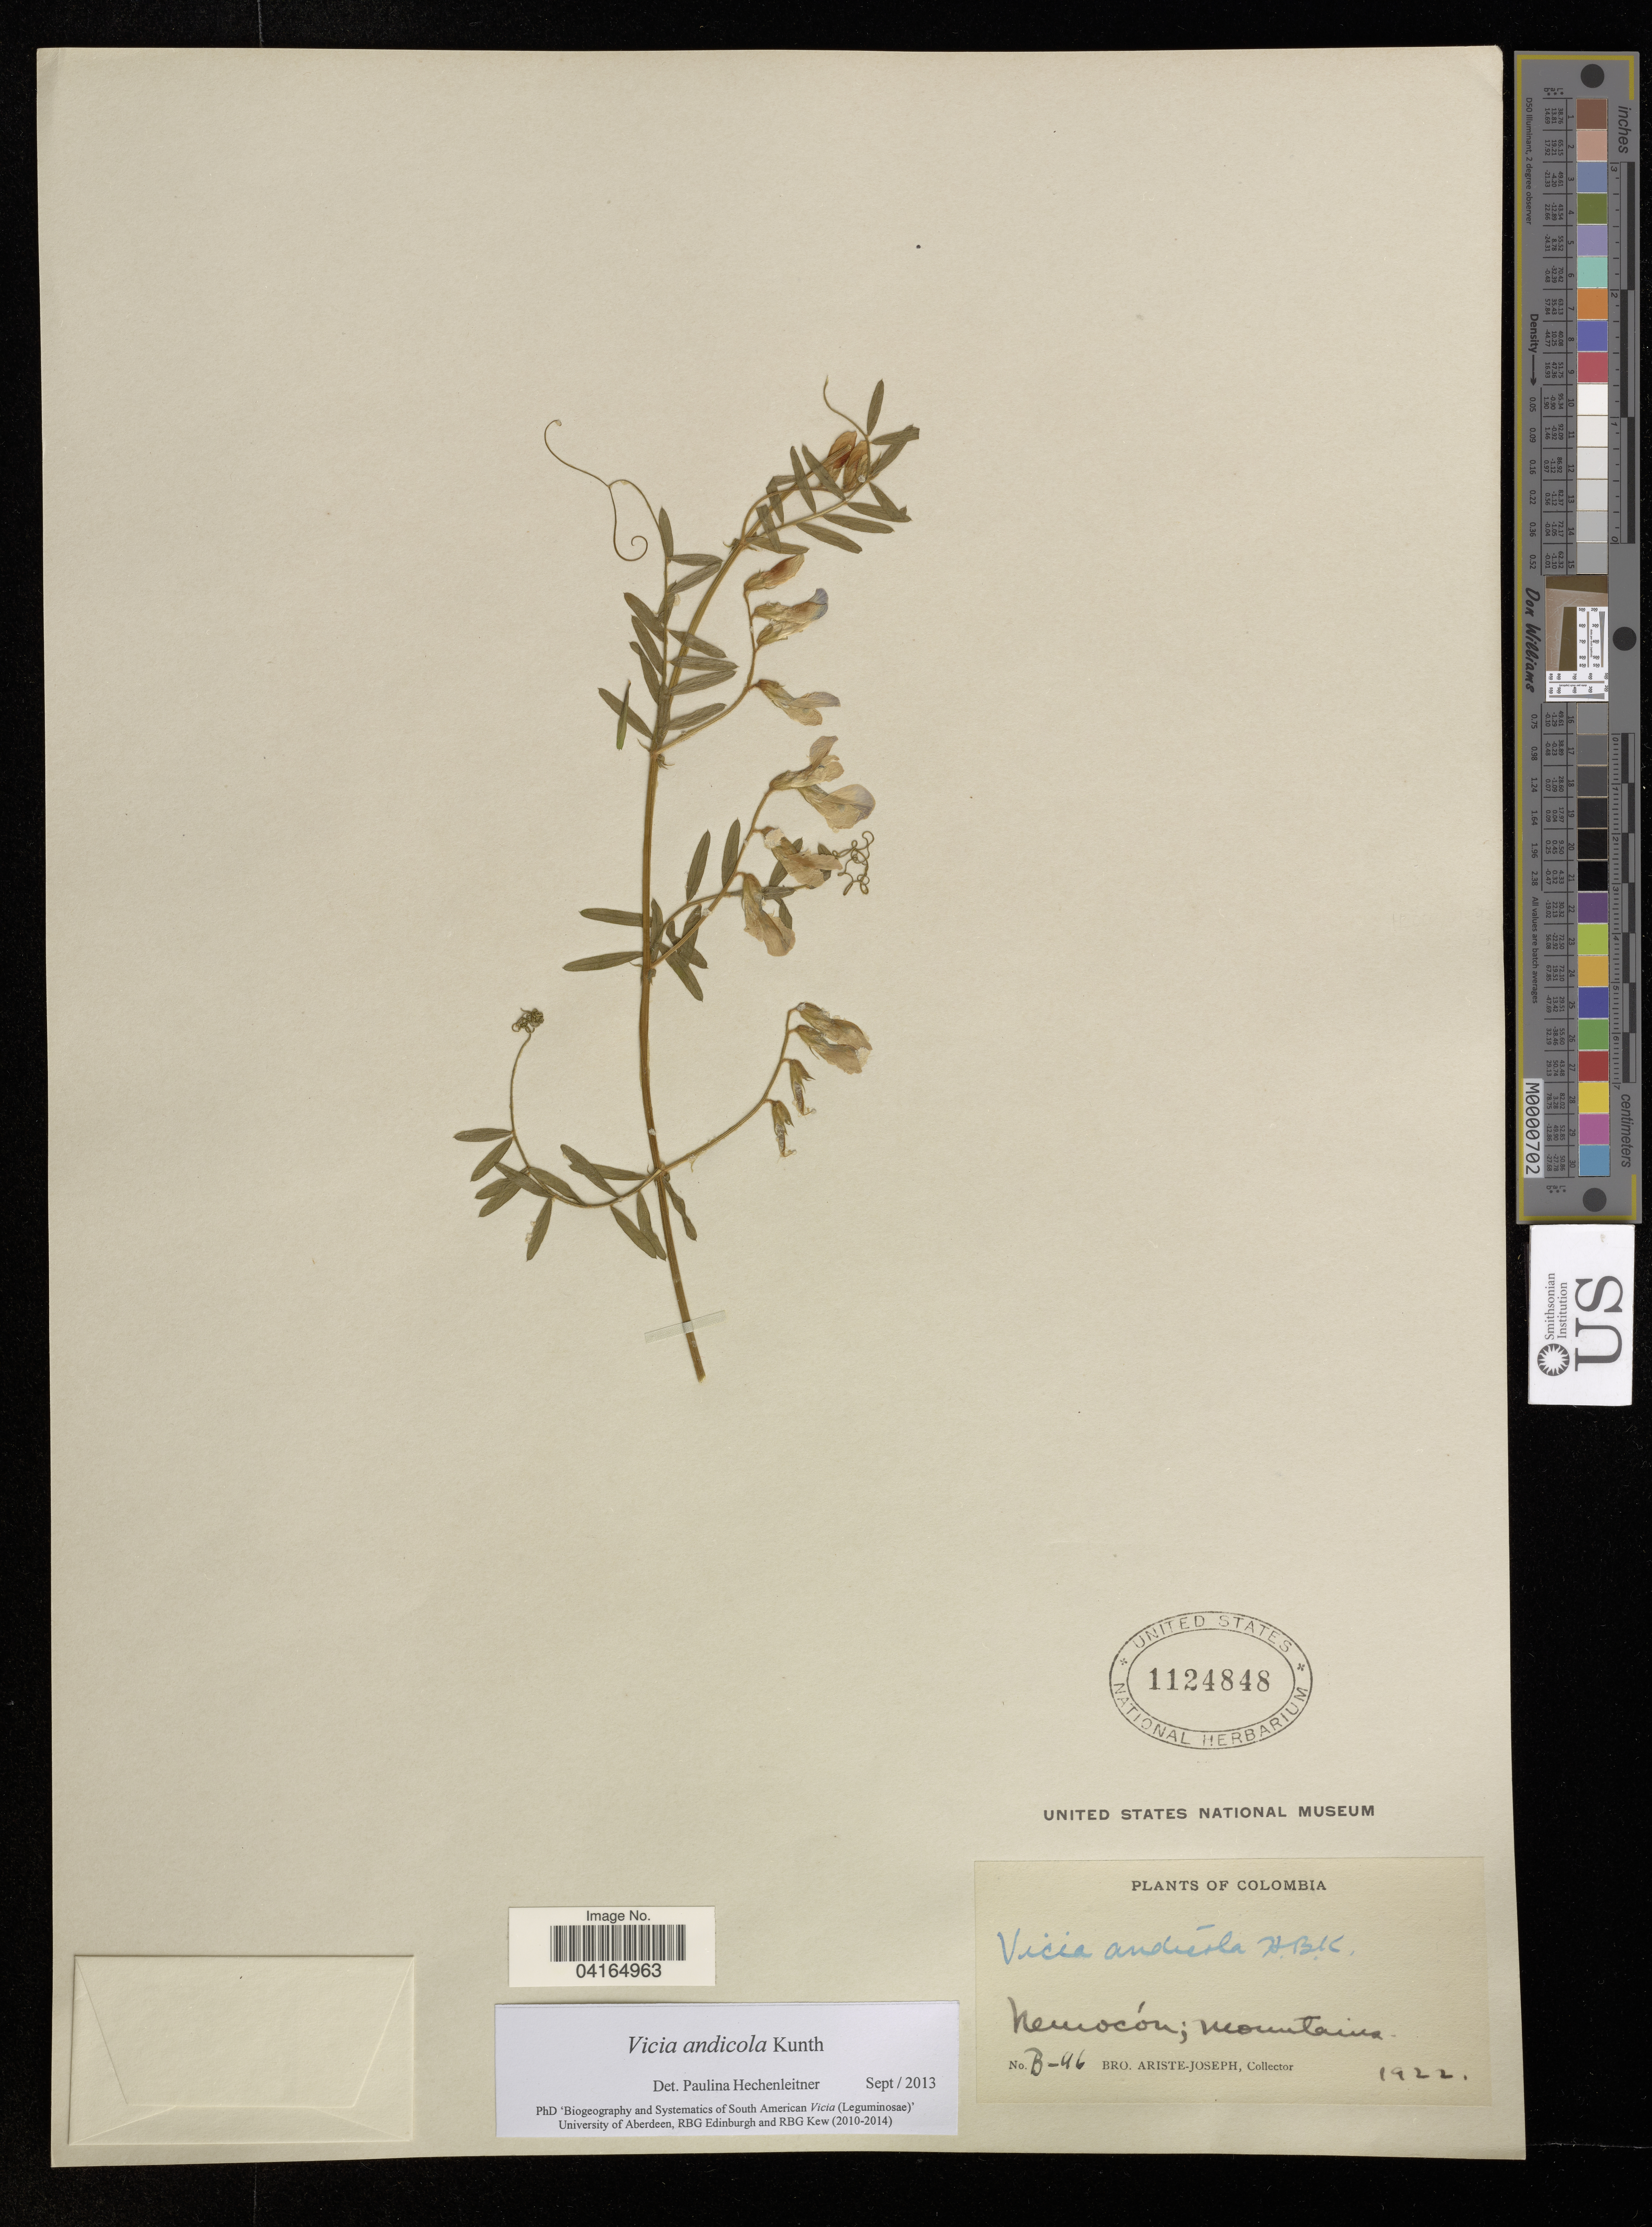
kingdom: Plantae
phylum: Tracheophyta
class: Magnoliopsida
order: Fabales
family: Fabaceae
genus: Vicia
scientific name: Vicia andicola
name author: Kunth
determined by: Hechenleitner, Paulina, RBG Edinburgh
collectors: Bro. Ariste-Joseph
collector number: B-46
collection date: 1922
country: Colombia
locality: Nemocón; mountain.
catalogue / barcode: US 1124848